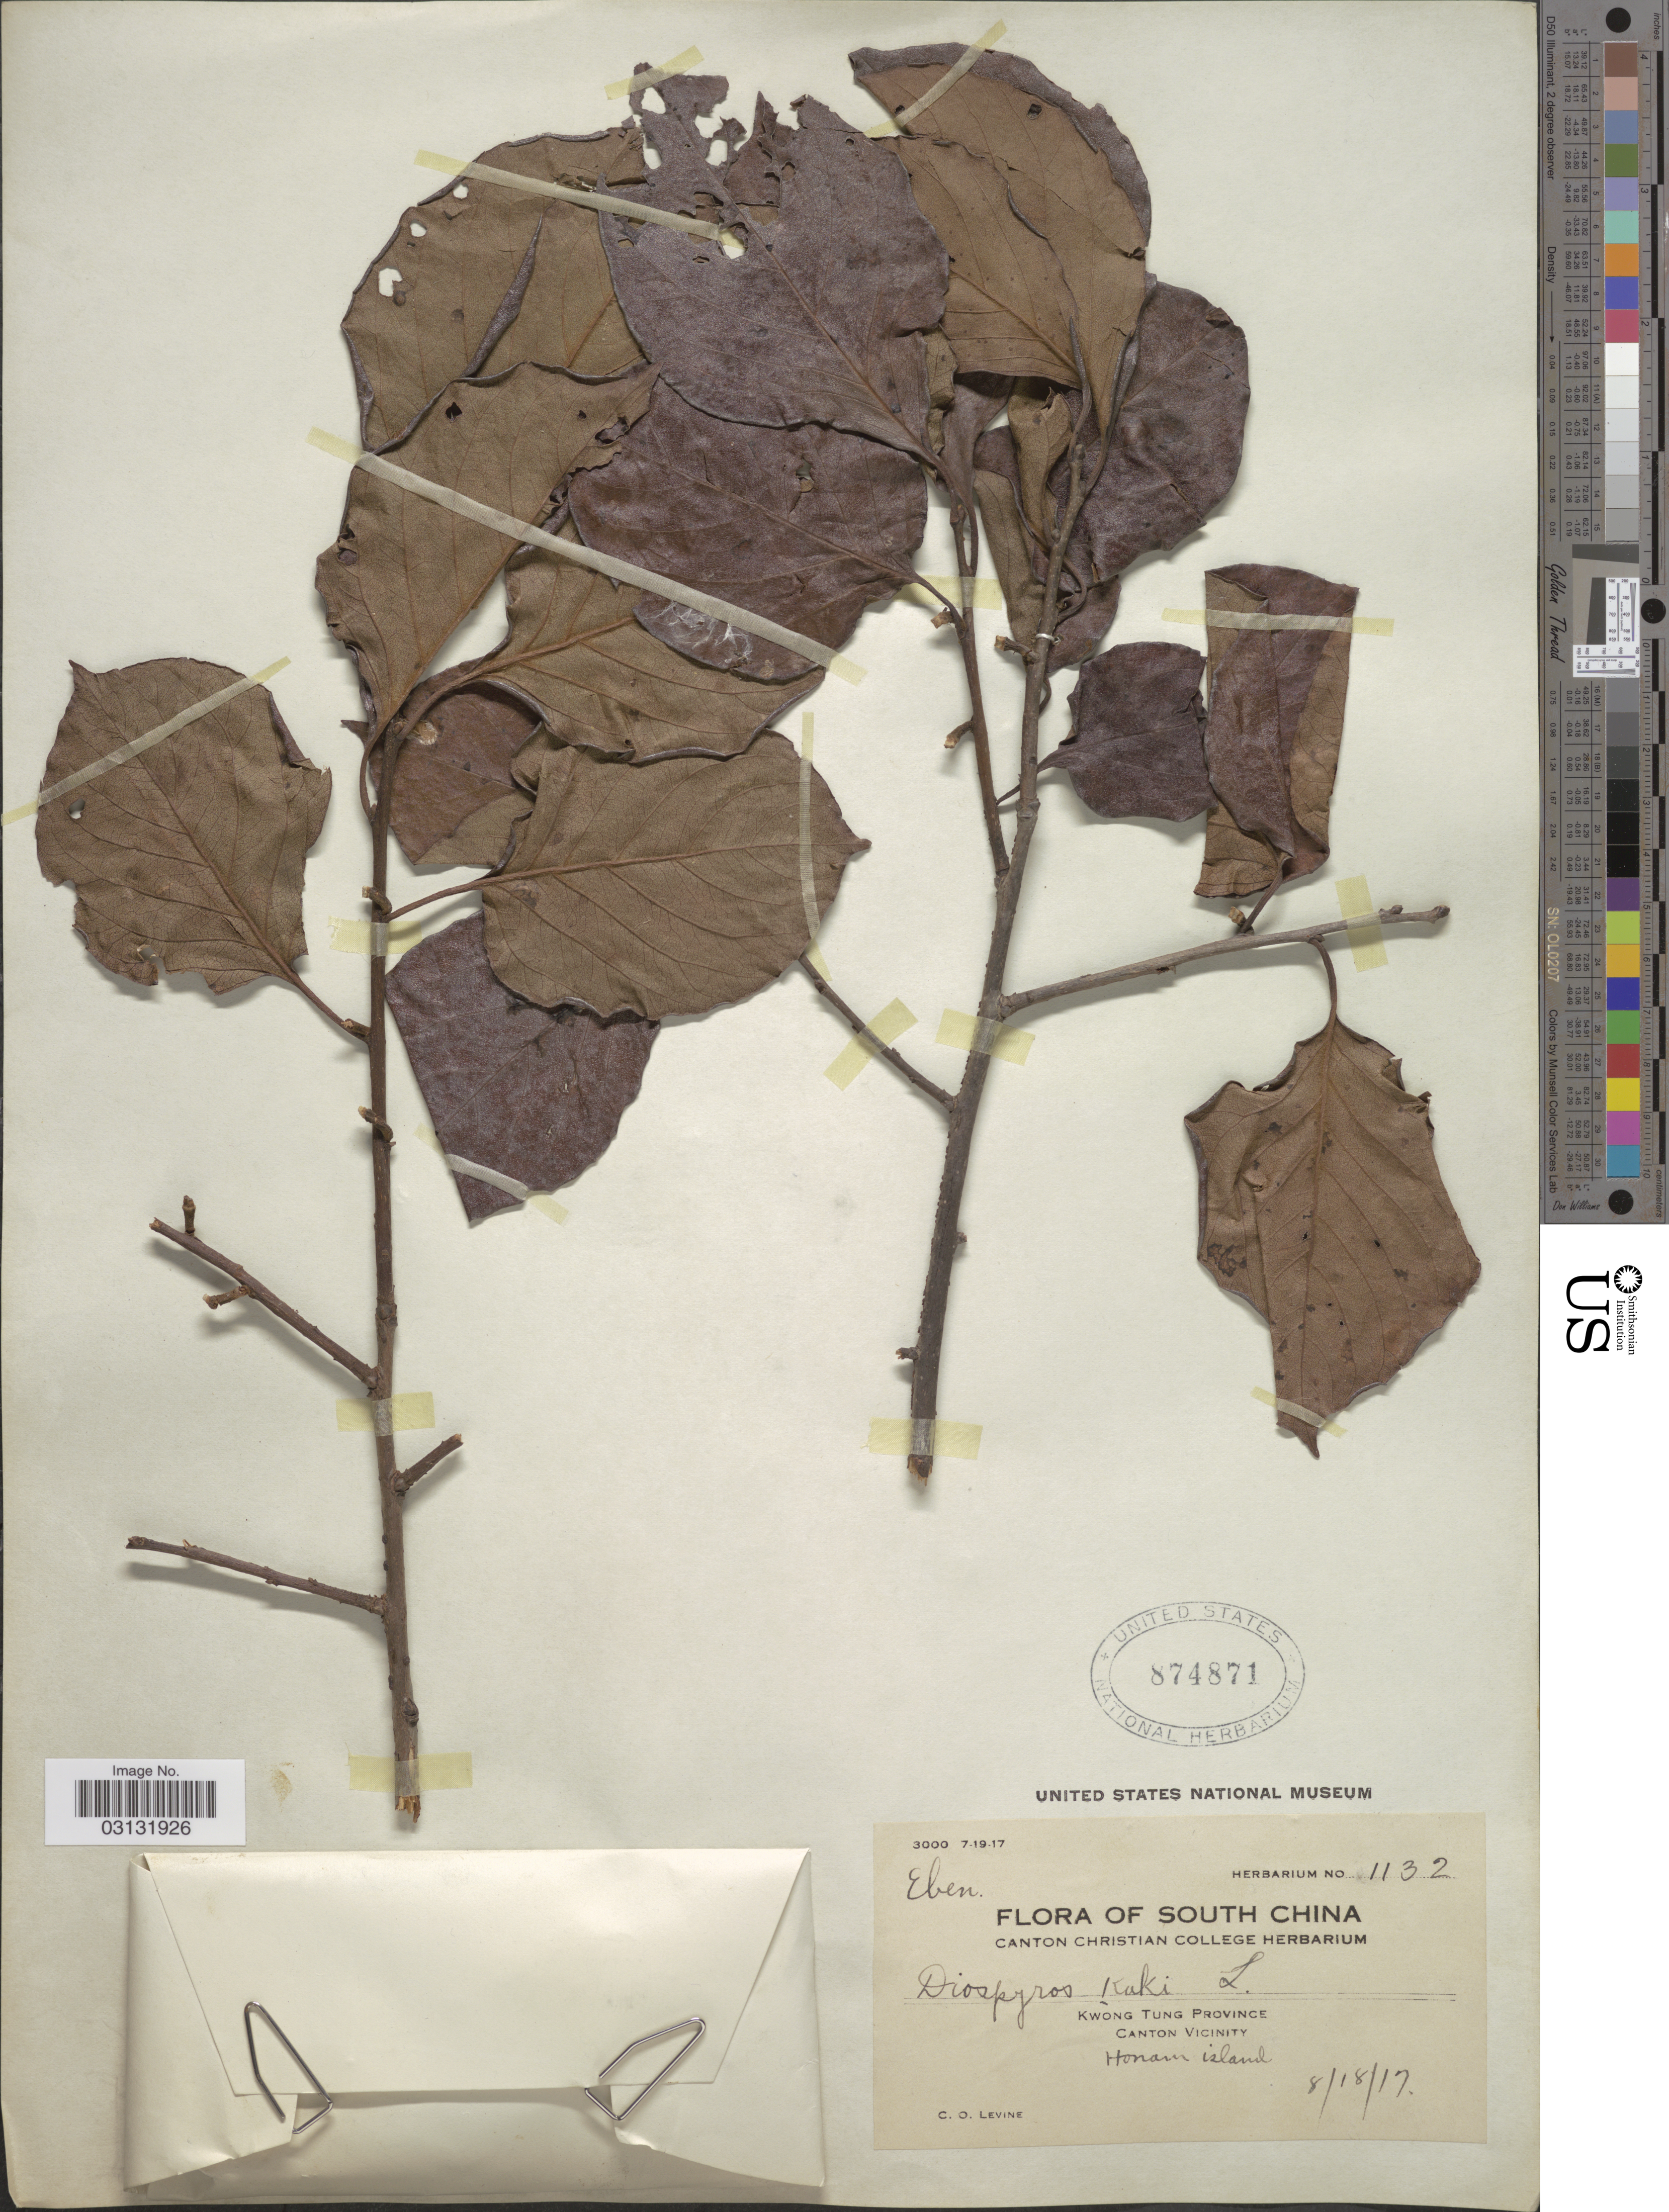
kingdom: Plantae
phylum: Tracheophyta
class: Magnoliopsida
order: Ericales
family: Ebenaceae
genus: Diospyros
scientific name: Diospyros kaki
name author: Thunb.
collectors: C. O. Levine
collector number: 1132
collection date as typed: Transcribed d/m/y: 18/8/17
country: China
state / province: Guangdong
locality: South China. Kwong Tung Province. Canton Vicinity. Honam island.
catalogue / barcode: US 874871